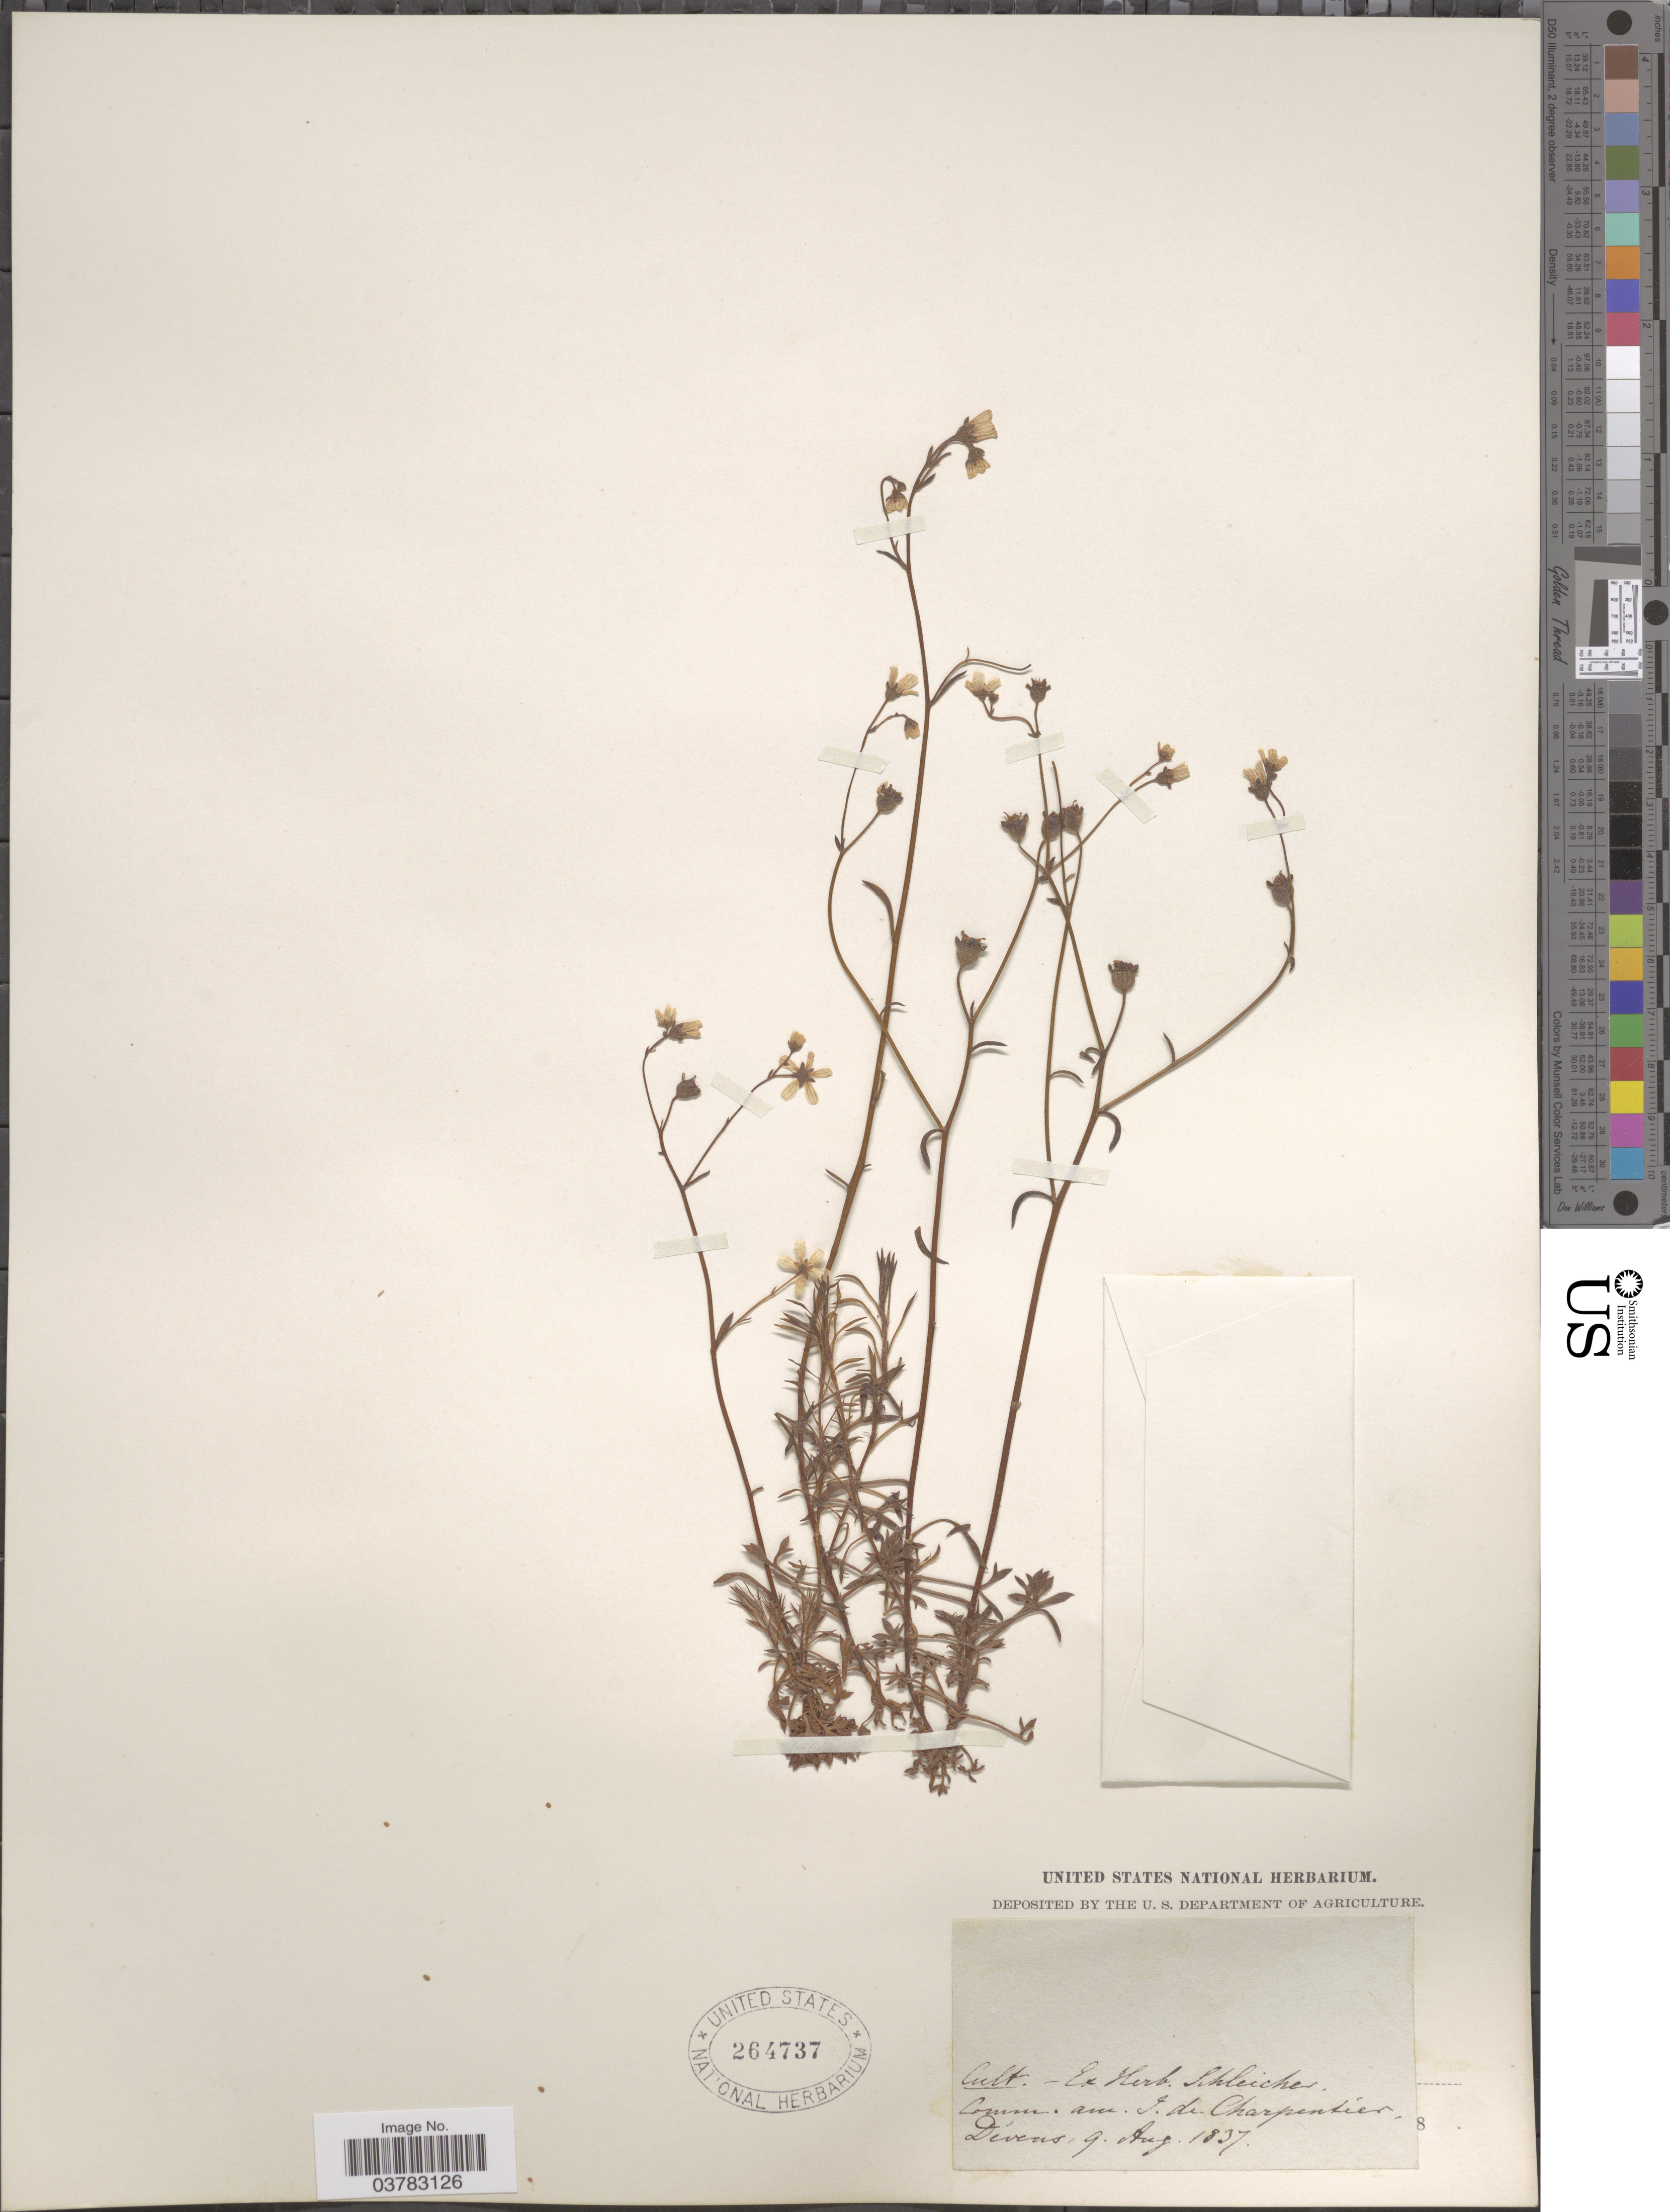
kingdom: Plantae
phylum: Tracheophyta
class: Magnoliopsida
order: Saxifragales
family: Saxifragaceae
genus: Saxifraga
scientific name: Saxifraga sp.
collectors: ex herb. Schleicher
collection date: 1837-08-09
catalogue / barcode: US 264737